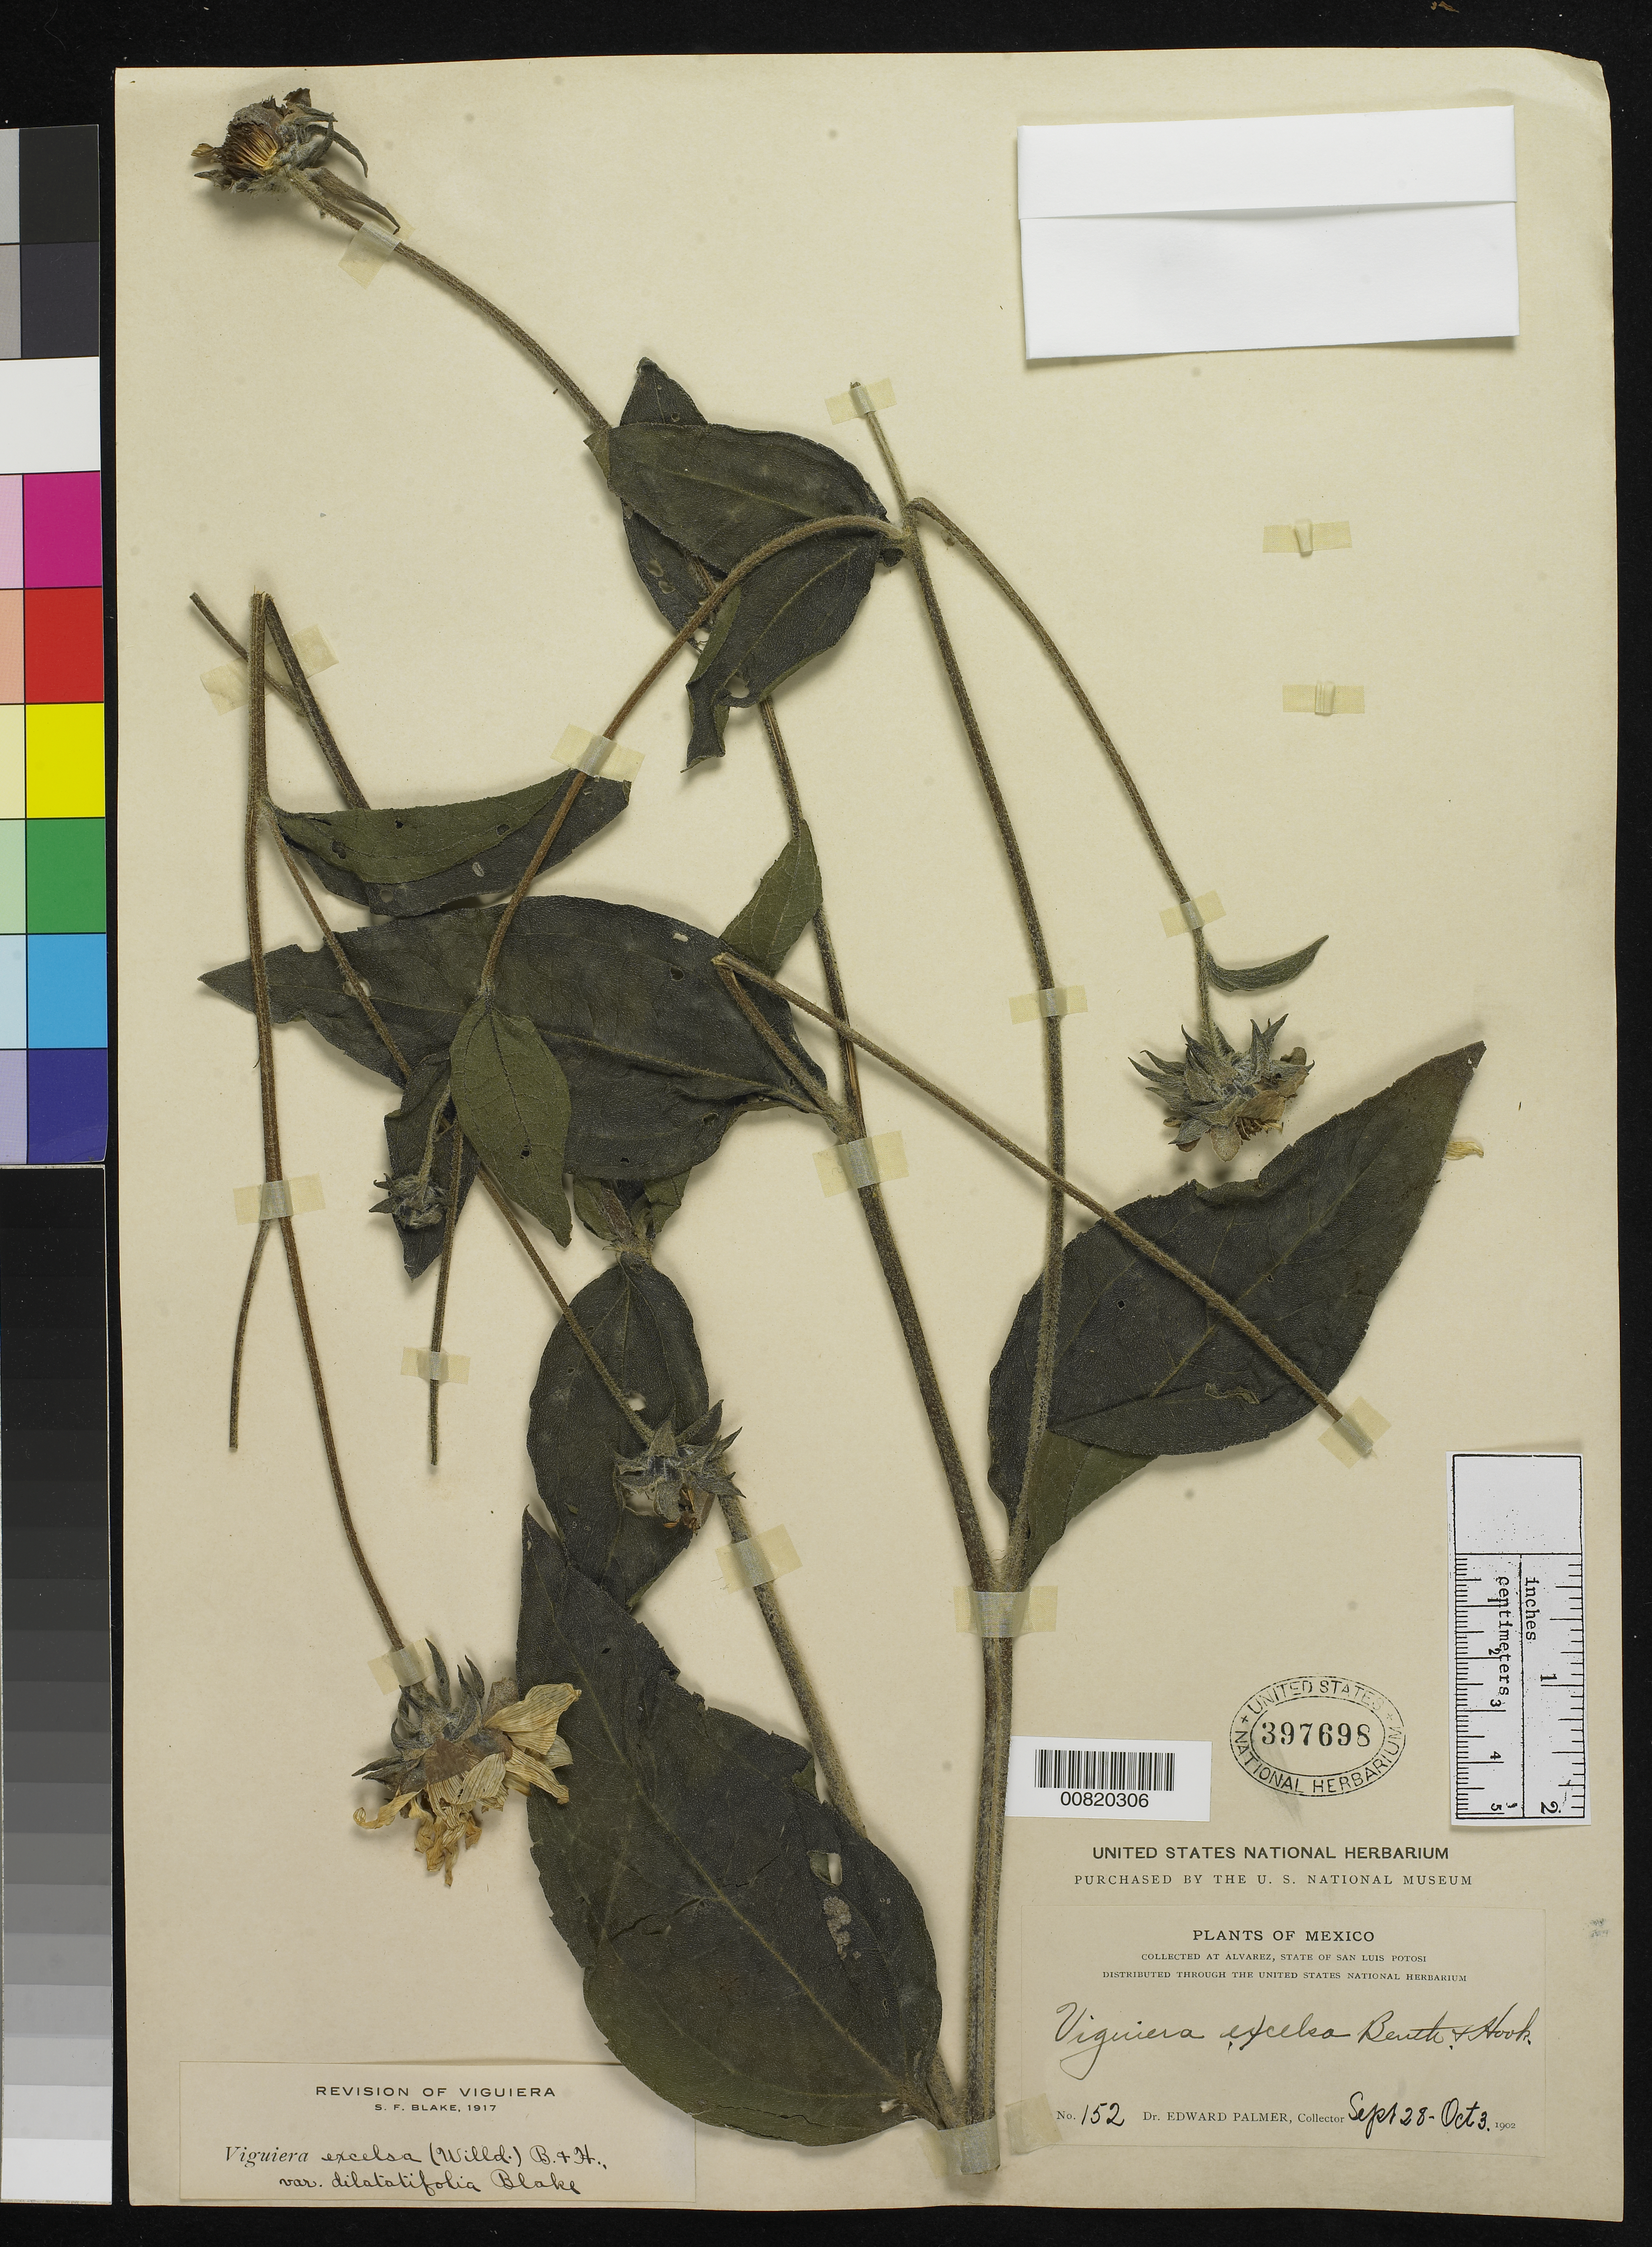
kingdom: Plantae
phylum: Tracheophyta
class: Magnoliopsida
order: Asterales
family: Asteraceae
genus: Viguiera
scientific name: Viguiera excelsa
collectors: E. Palmer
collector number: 152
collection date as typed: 28 Sep 1902 to 03 Oct 1902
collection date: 1902-09-28/1902-10-03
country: Mexico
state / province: San Luis Potosí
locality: Alvarez, San Luis Potosí.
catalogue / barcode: US 397698